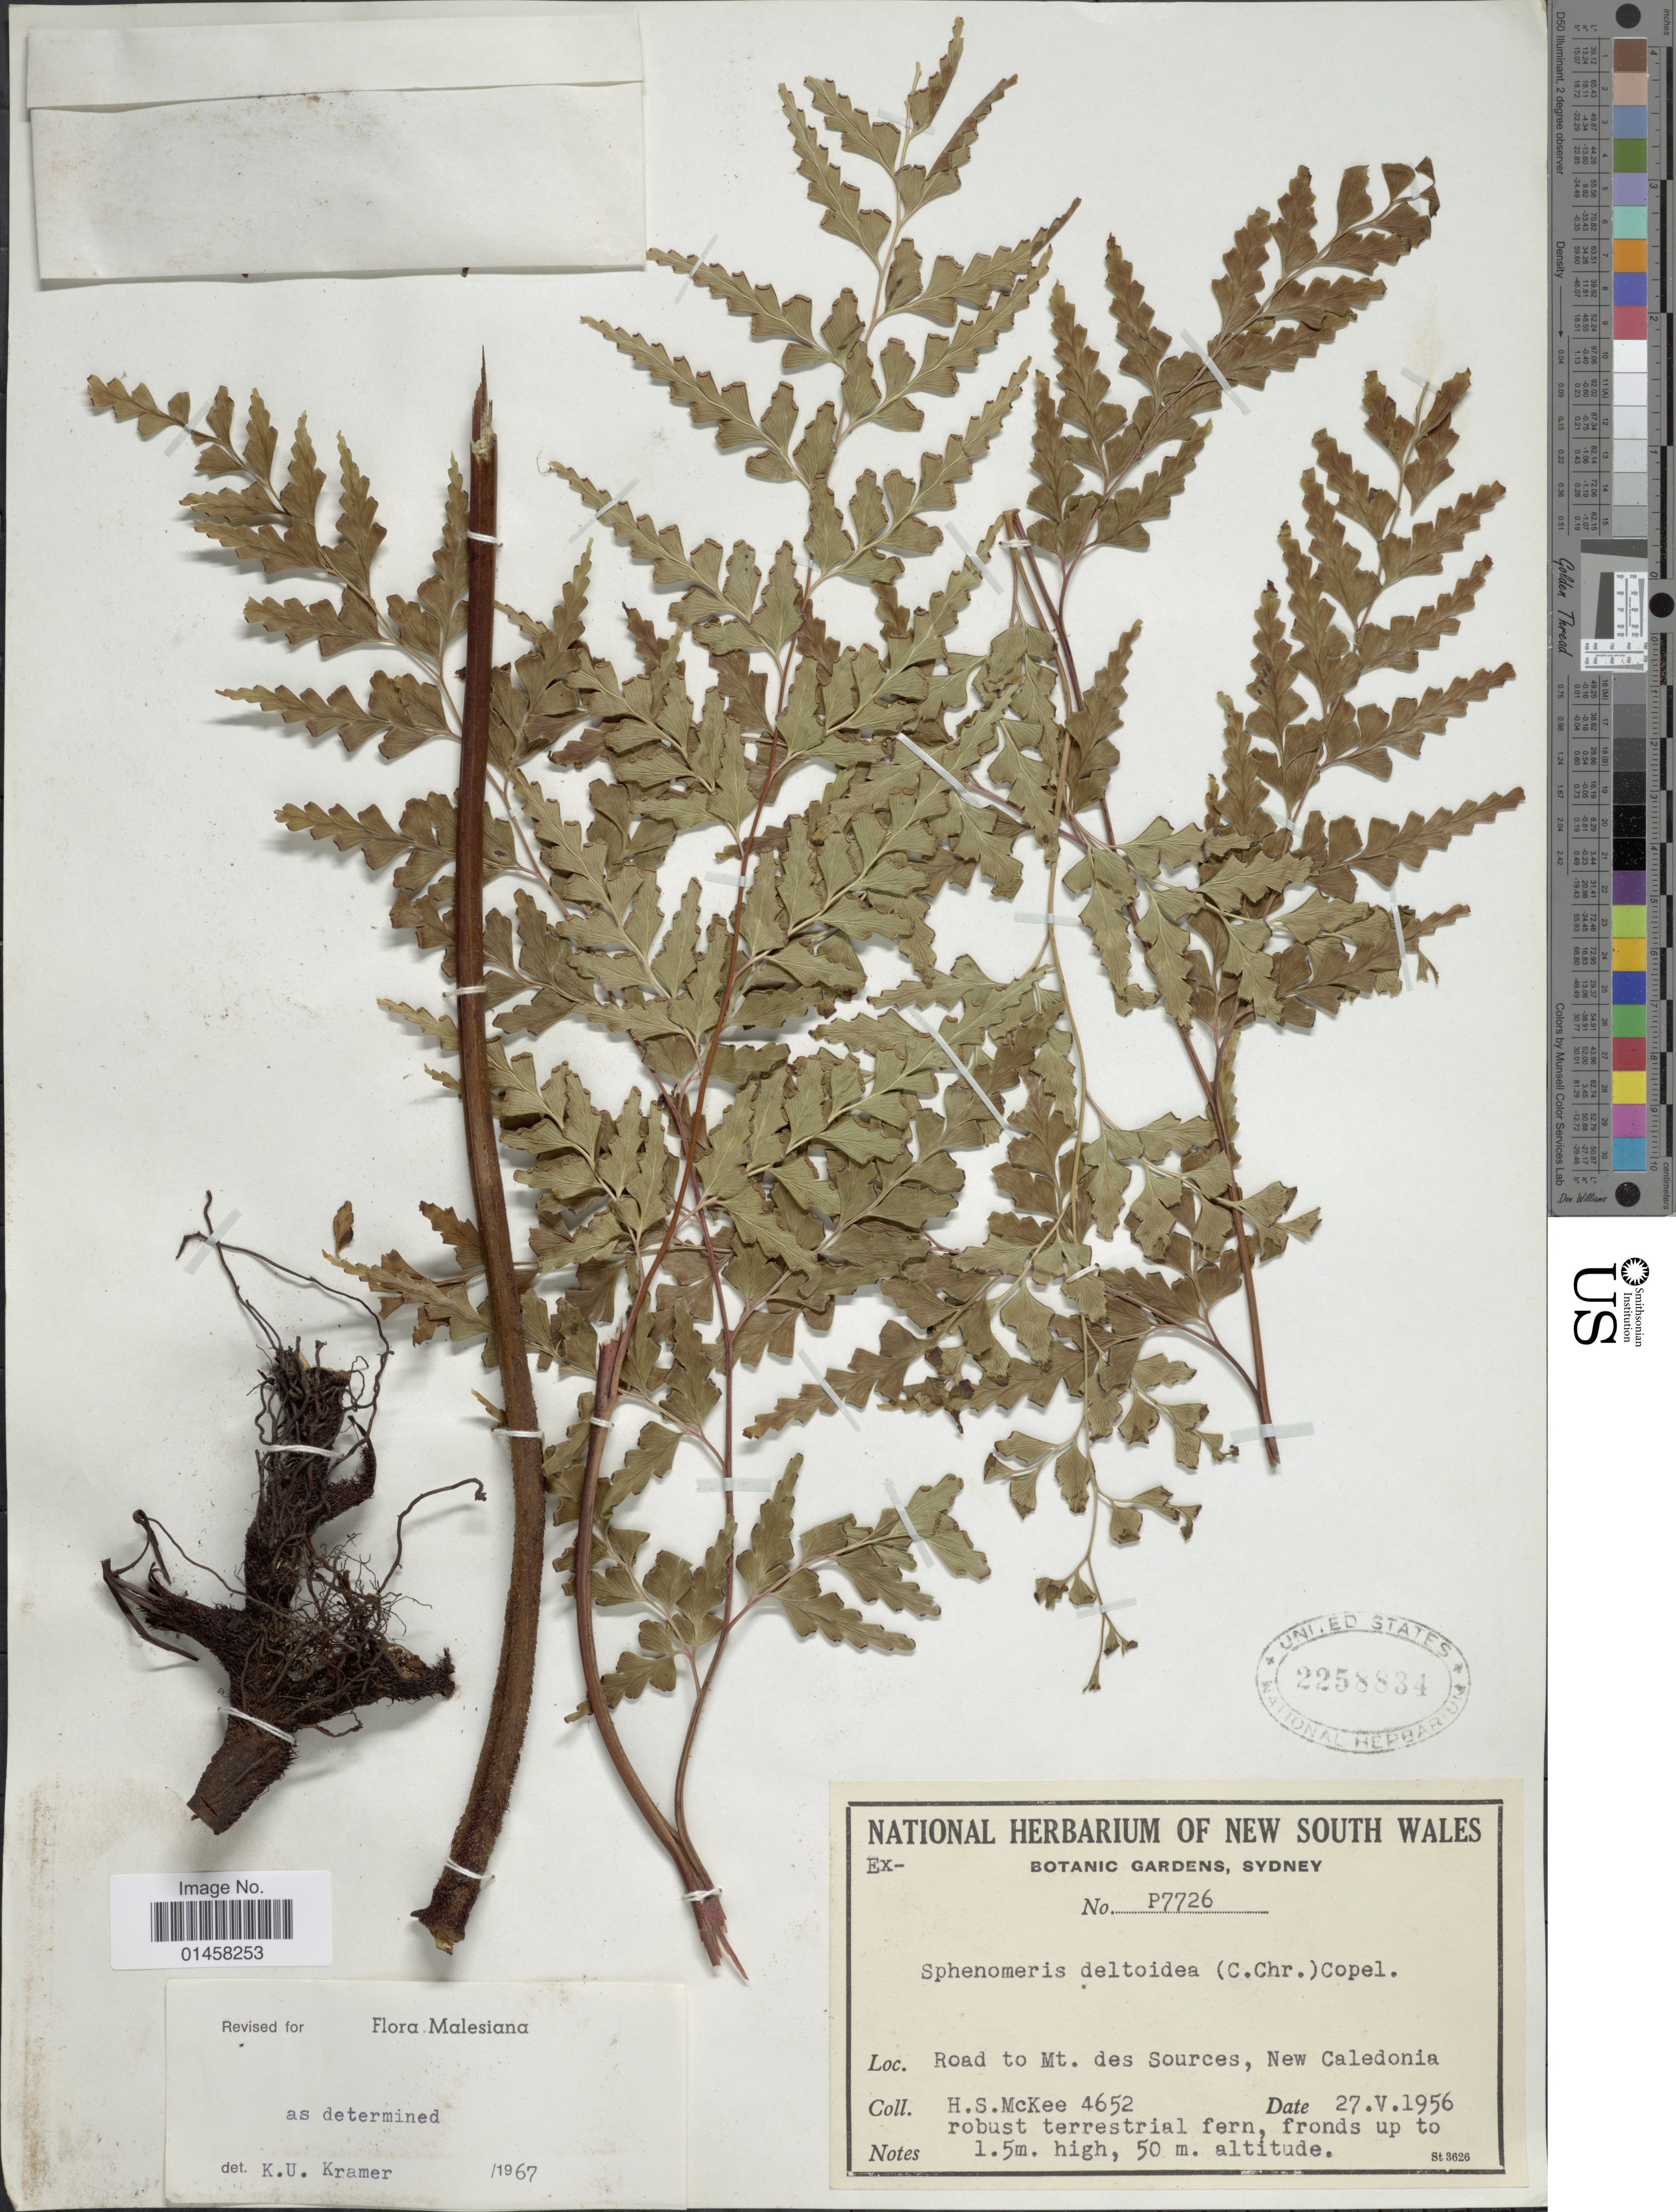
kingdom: Plantae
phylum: Tracheophyta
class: Polypodiopsida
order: Polypodiales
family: Lindsaeaceae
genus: Sphenomeris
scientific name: Sphenomeris deltoidea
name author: (C. Chr.) Copel.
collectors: H. S. McKee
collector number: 4652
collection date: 1956-05-27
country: New Caledonia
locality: Road to Mt. des Sources, New Caledonia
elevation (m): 50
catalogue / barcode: US 2258834